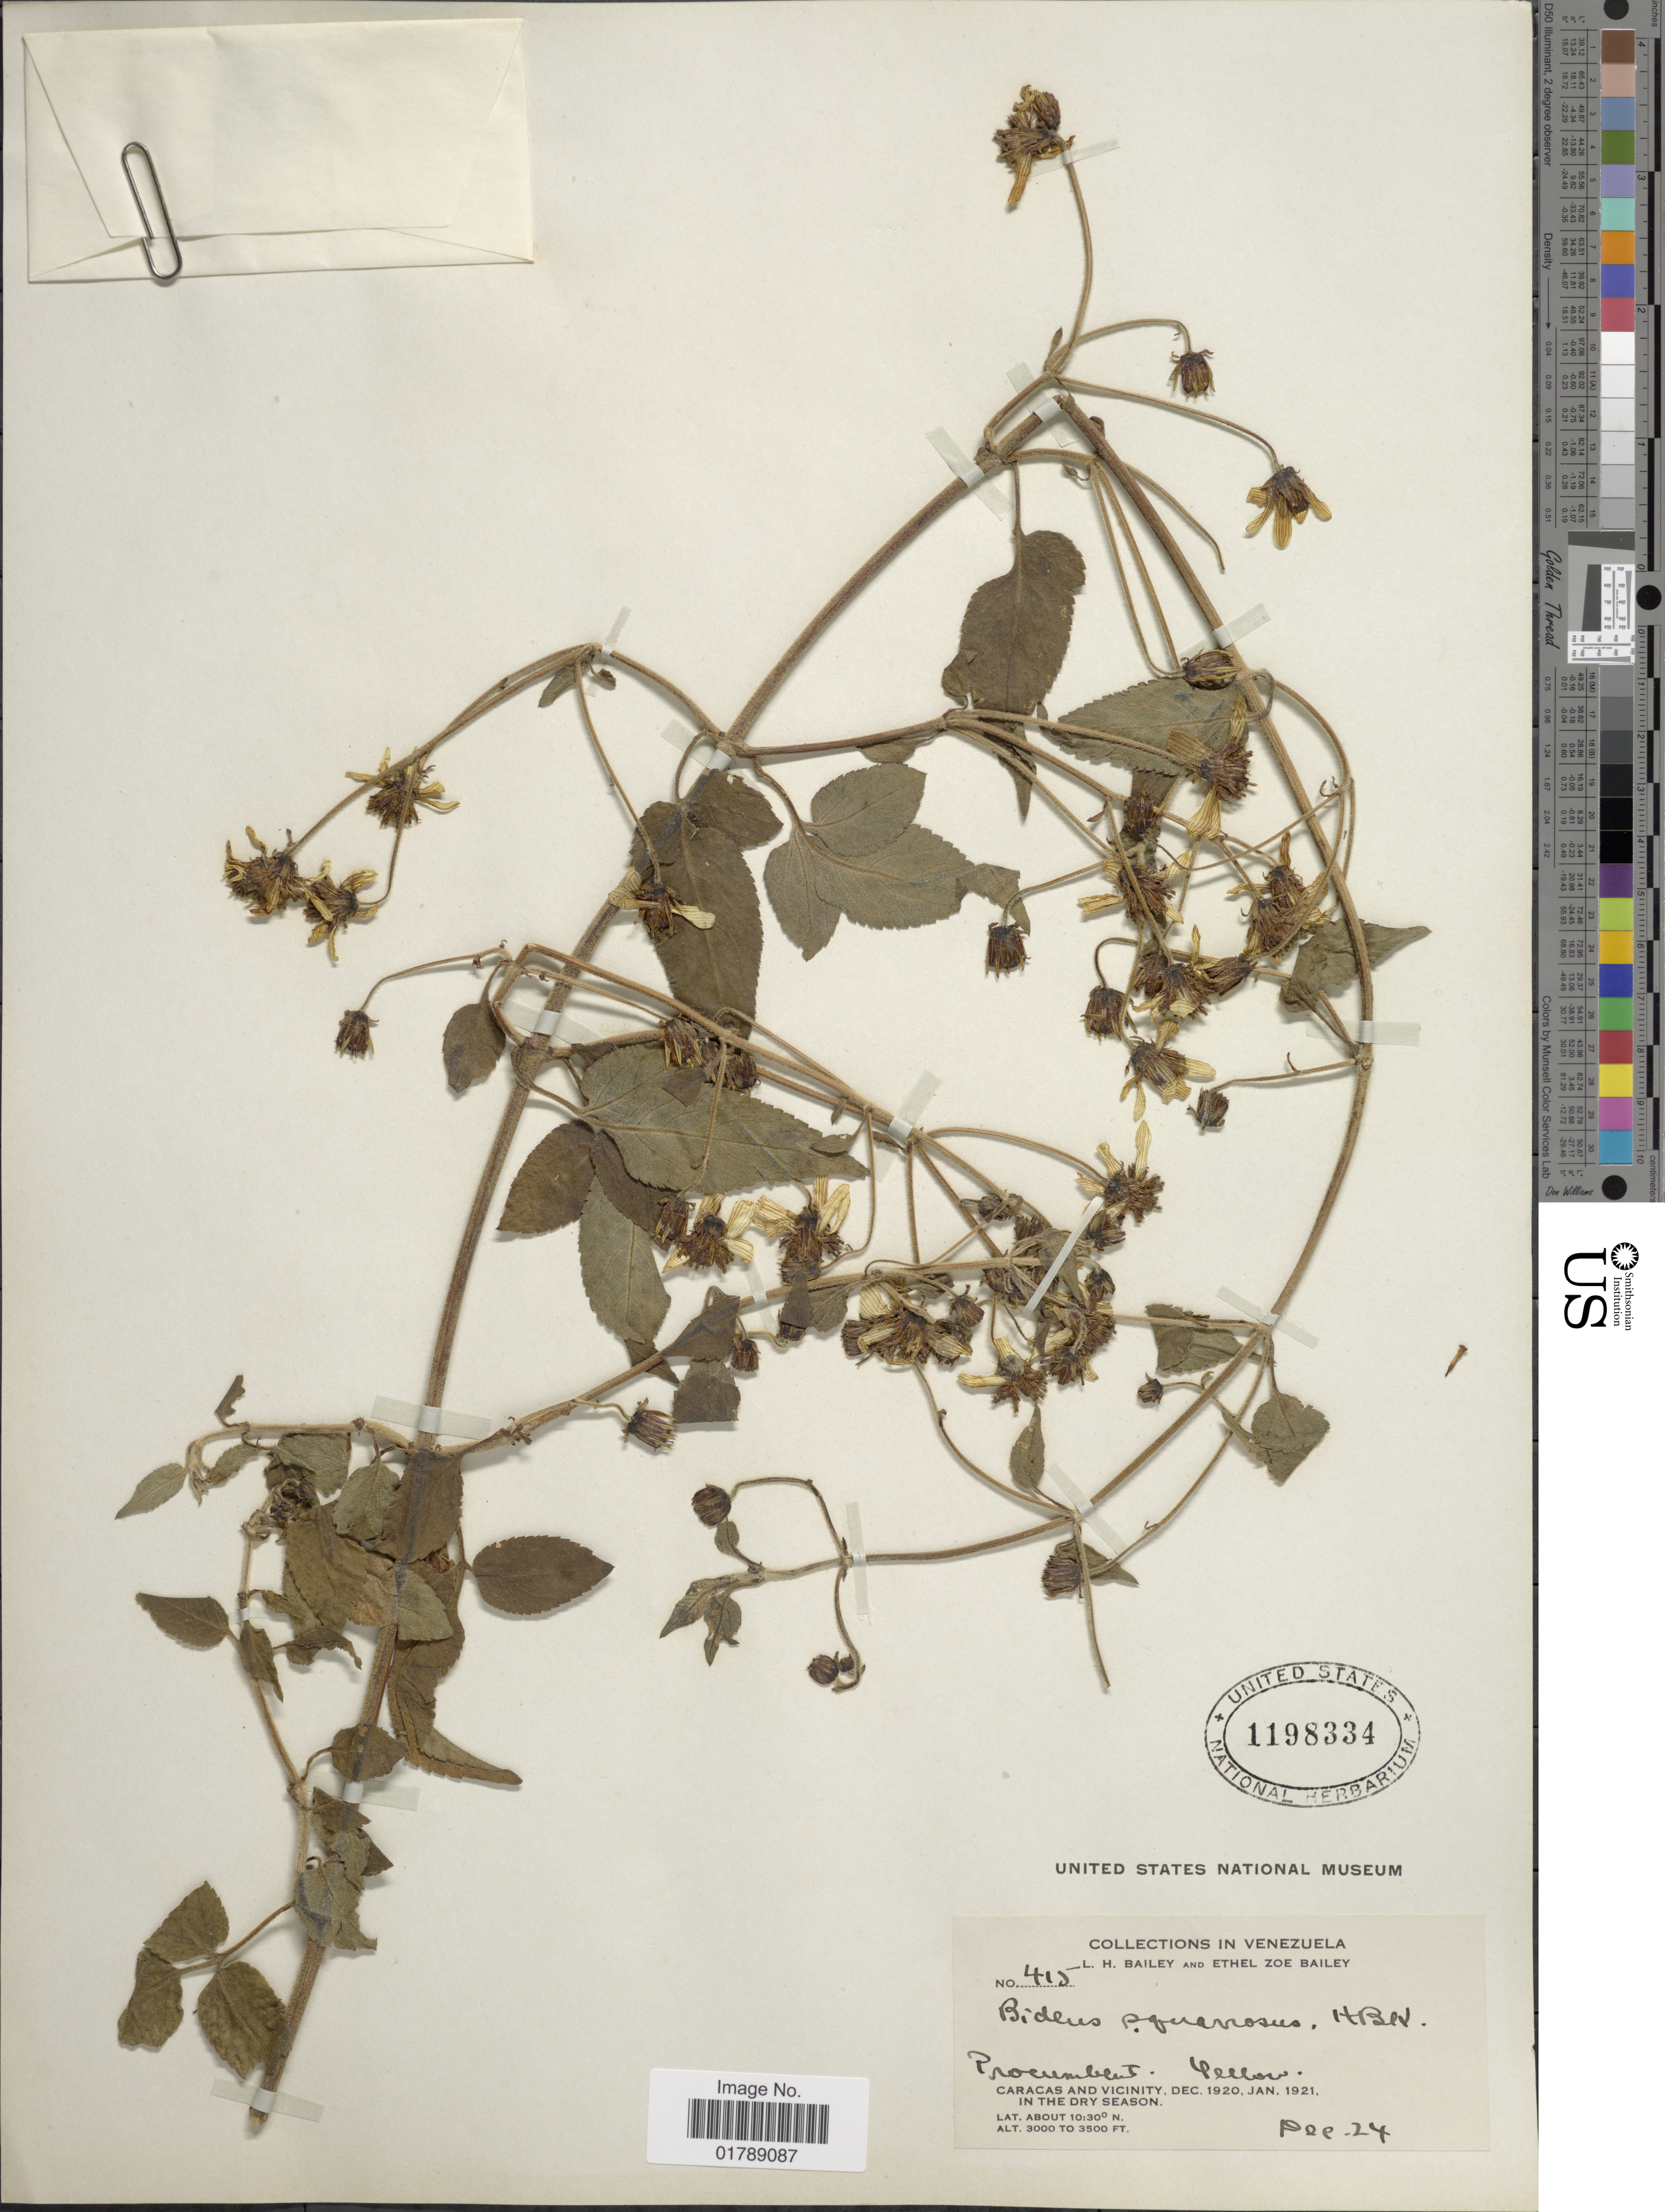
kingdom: Plantae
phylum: Tracheophyta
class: Magnoliopsida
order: Asterales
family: Asteraceae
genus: Bidens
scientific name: Bidens squarrosa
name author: Kunth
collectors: L. H. Bailey & E. Z. Bailey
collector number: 415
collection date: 1921-12-24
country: Venezuela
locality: Caracas and vicinity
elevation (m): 914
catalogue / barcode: US 1198334